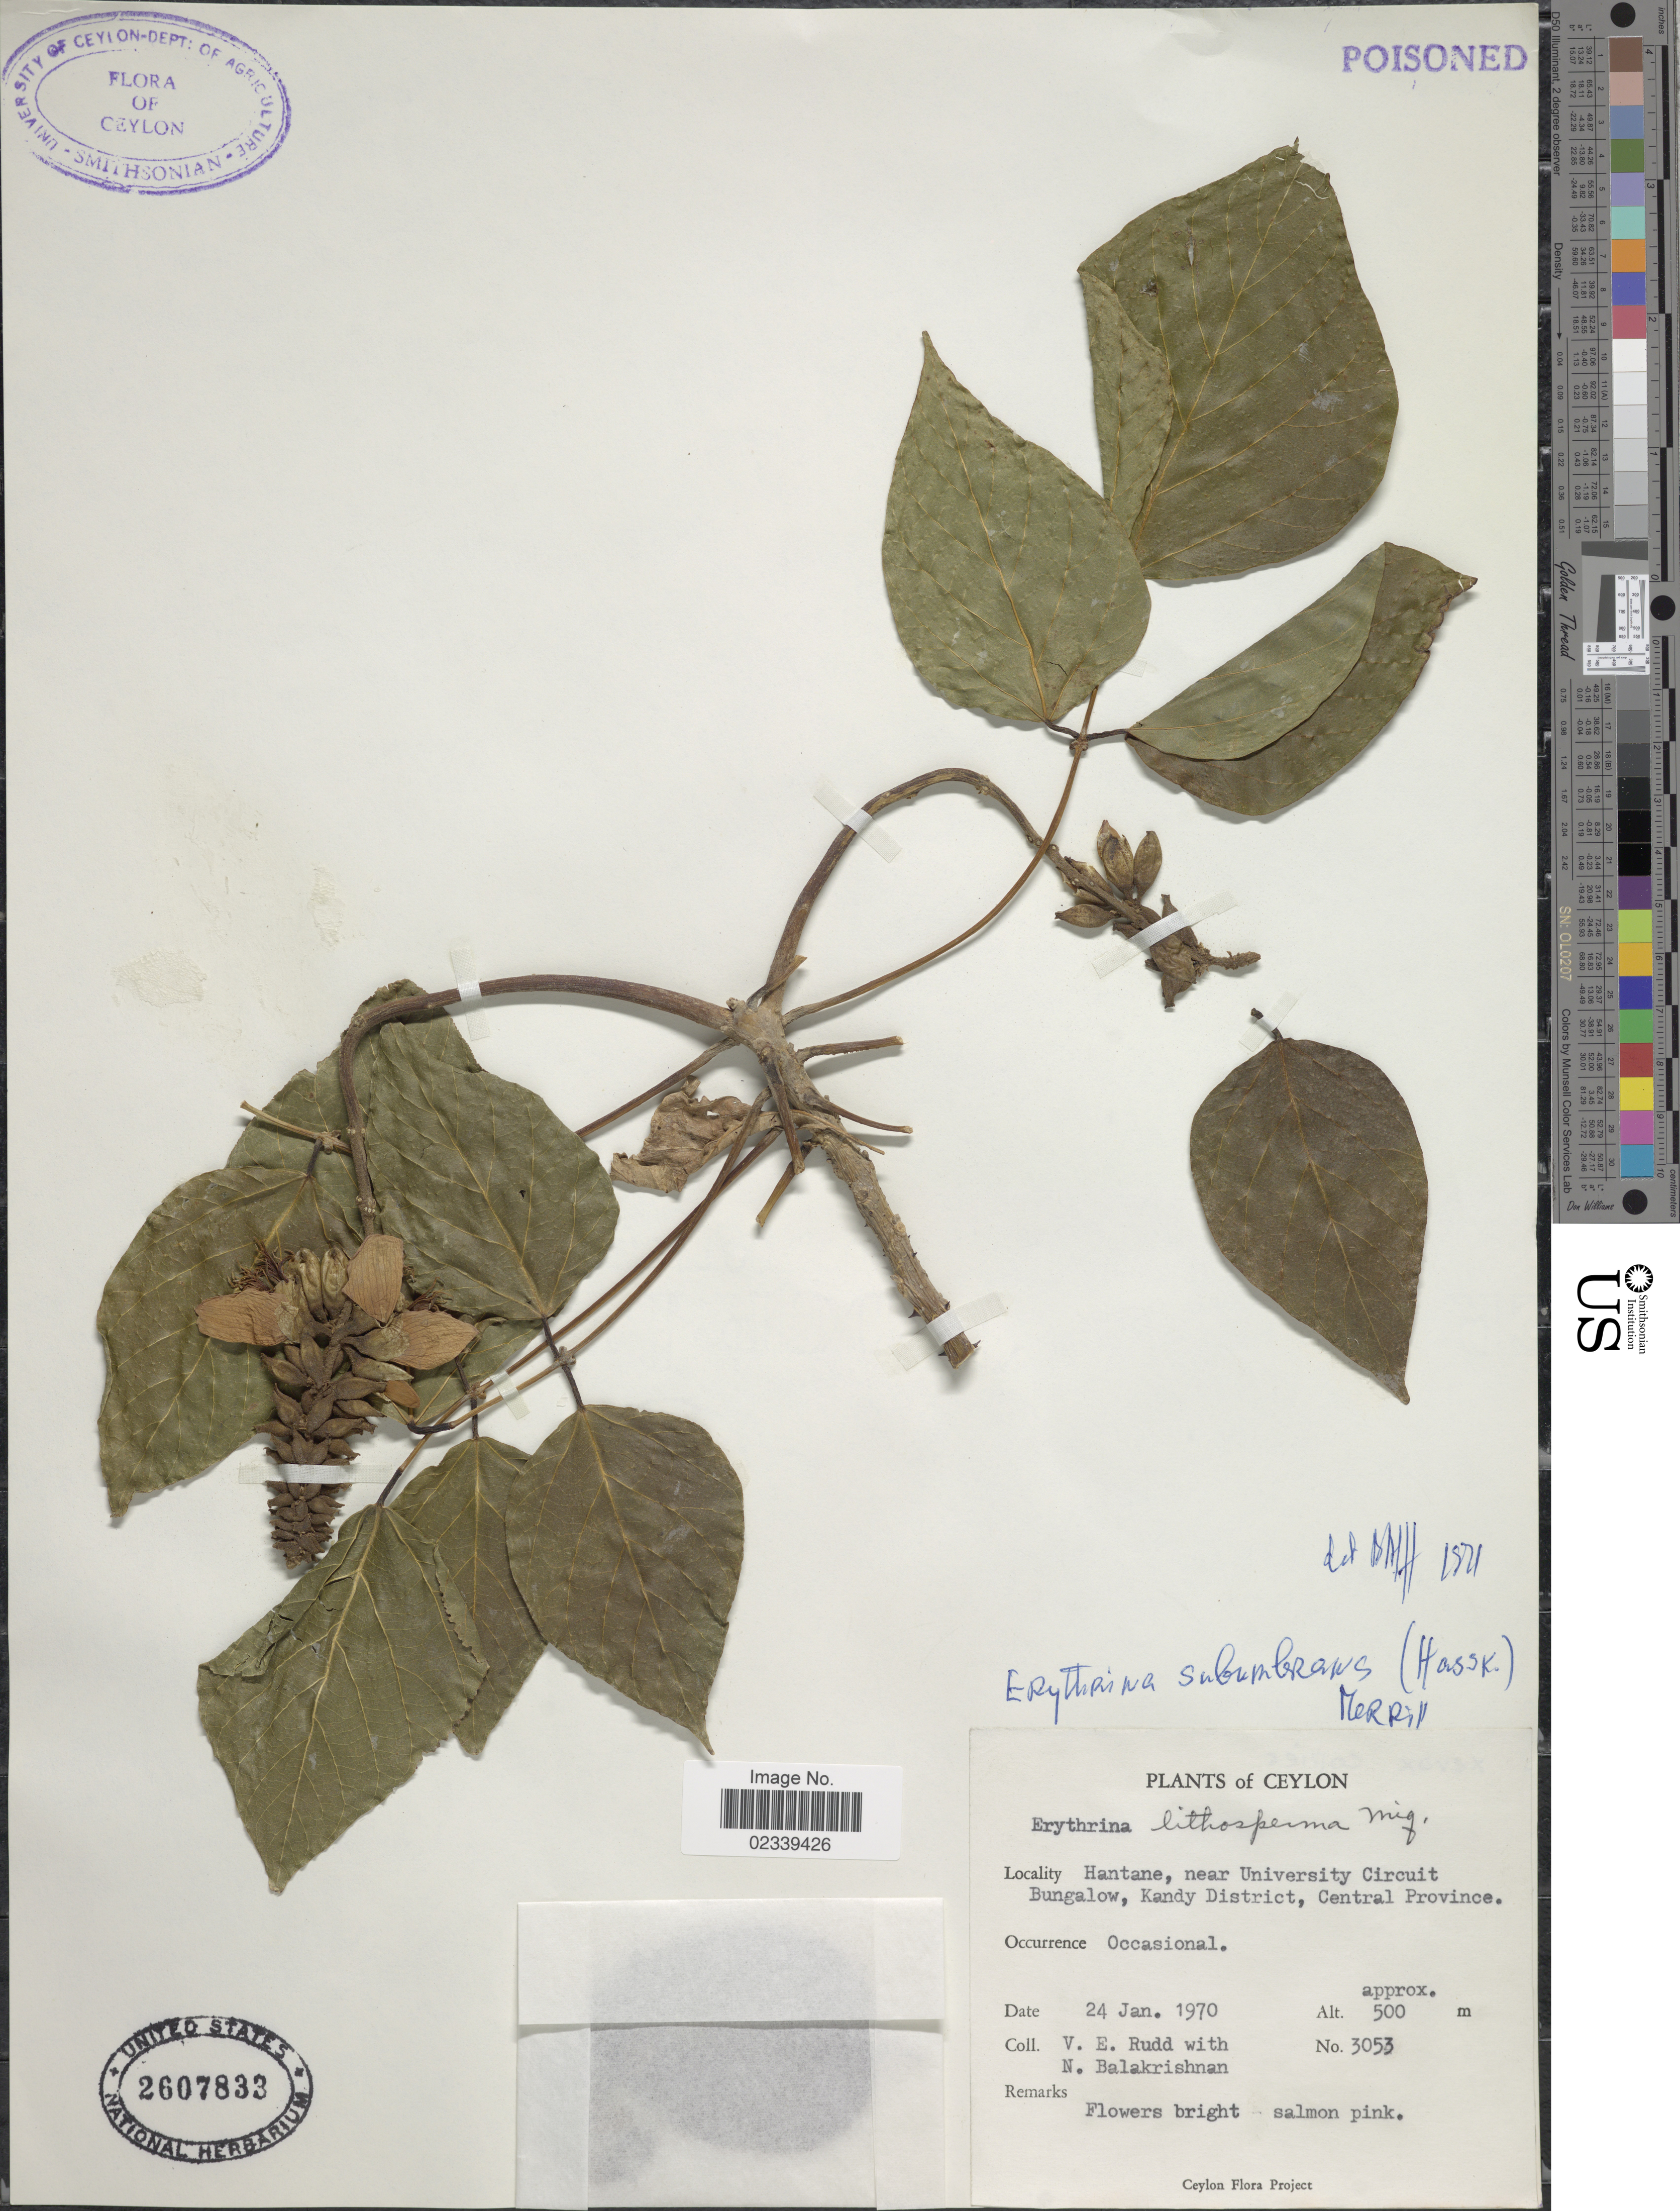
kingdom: Plantae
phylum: Tracheophyta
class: Magnoliopsida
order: Fabales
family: Fabaceae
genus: Erythrina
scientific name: Erythrina subumbrans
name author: (Hassk.) Merr.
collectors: V. E. Rudd & N. Balakrishnan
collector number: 3053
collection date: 1970-01-24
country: Sri Lanka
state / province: Central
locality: Ceylon, Hantane, near University Circuit Bungalow, Kandy District.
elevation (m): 500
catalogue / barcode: US 2607833